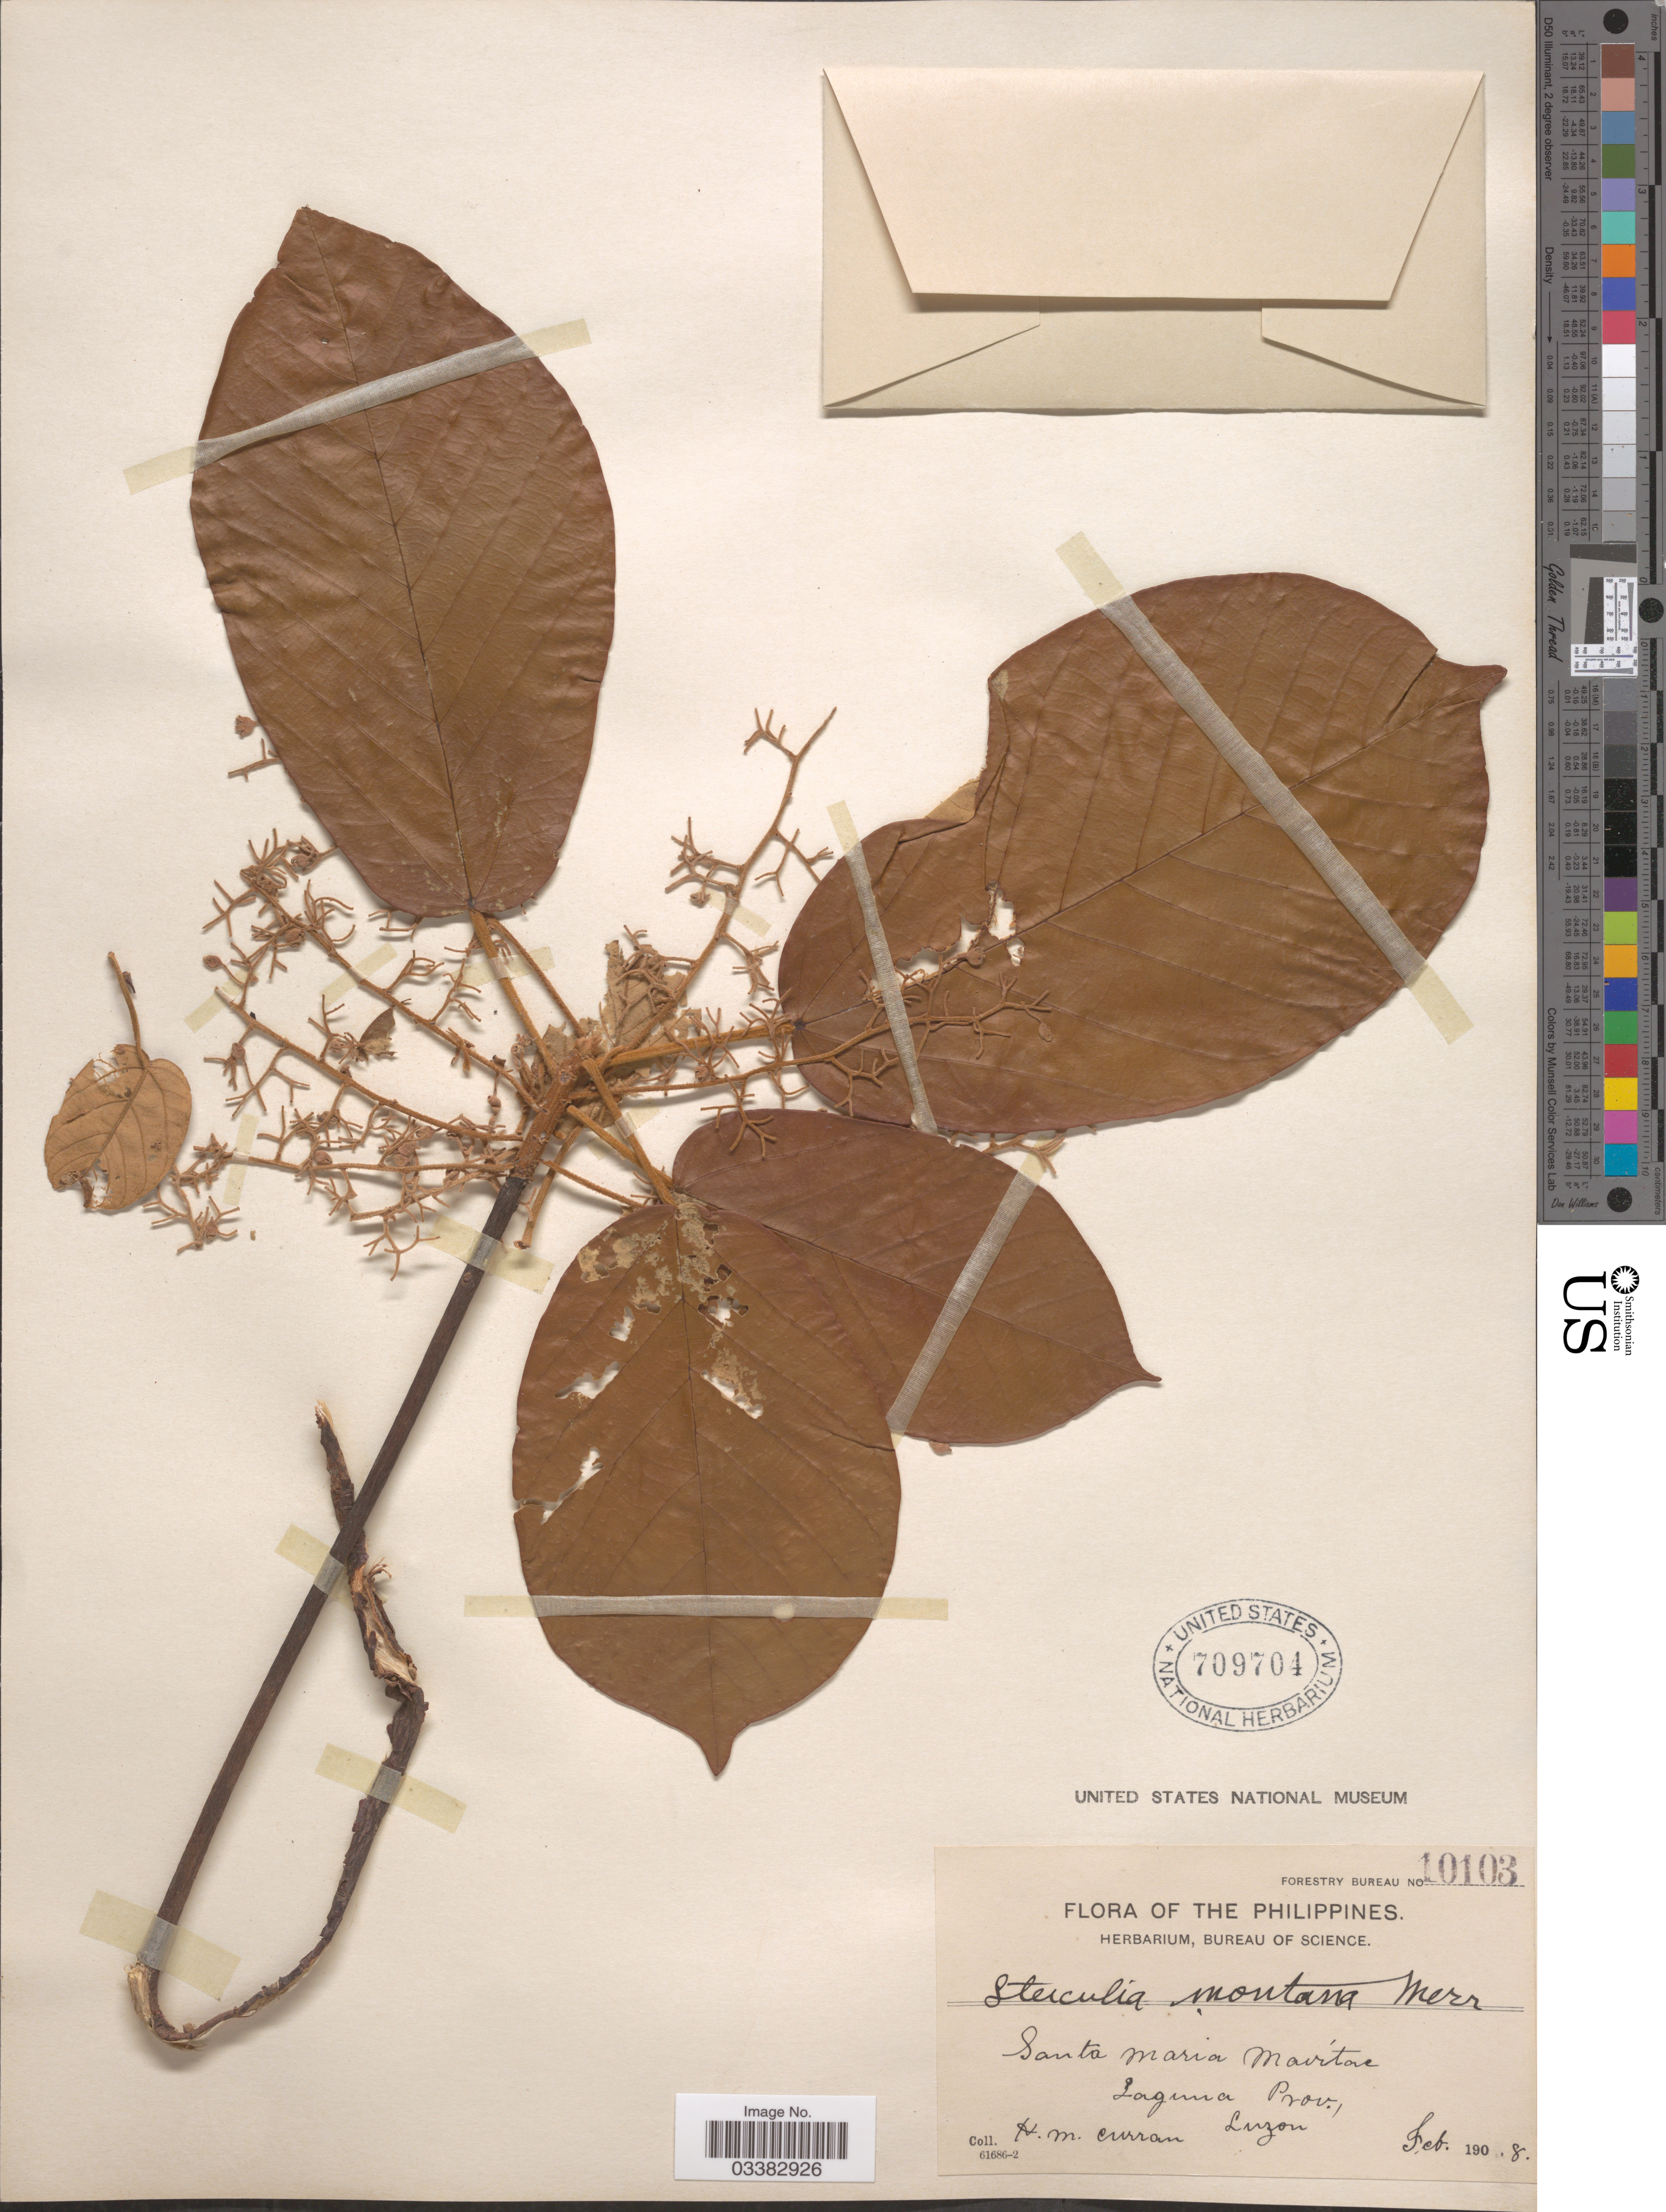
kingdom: Plantae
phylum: Tracheophyta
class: Magnoliopsida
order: Malvales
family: Malvaceae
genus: Sterculia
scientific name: Sterculia montana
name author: Merr.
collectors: H. M. Curran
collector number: Forestry Bureau 10103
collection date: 1908-02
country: Philippines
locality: Santa Maria Mavitac. Laguna Prov., Luzon.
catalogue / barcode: US 709704